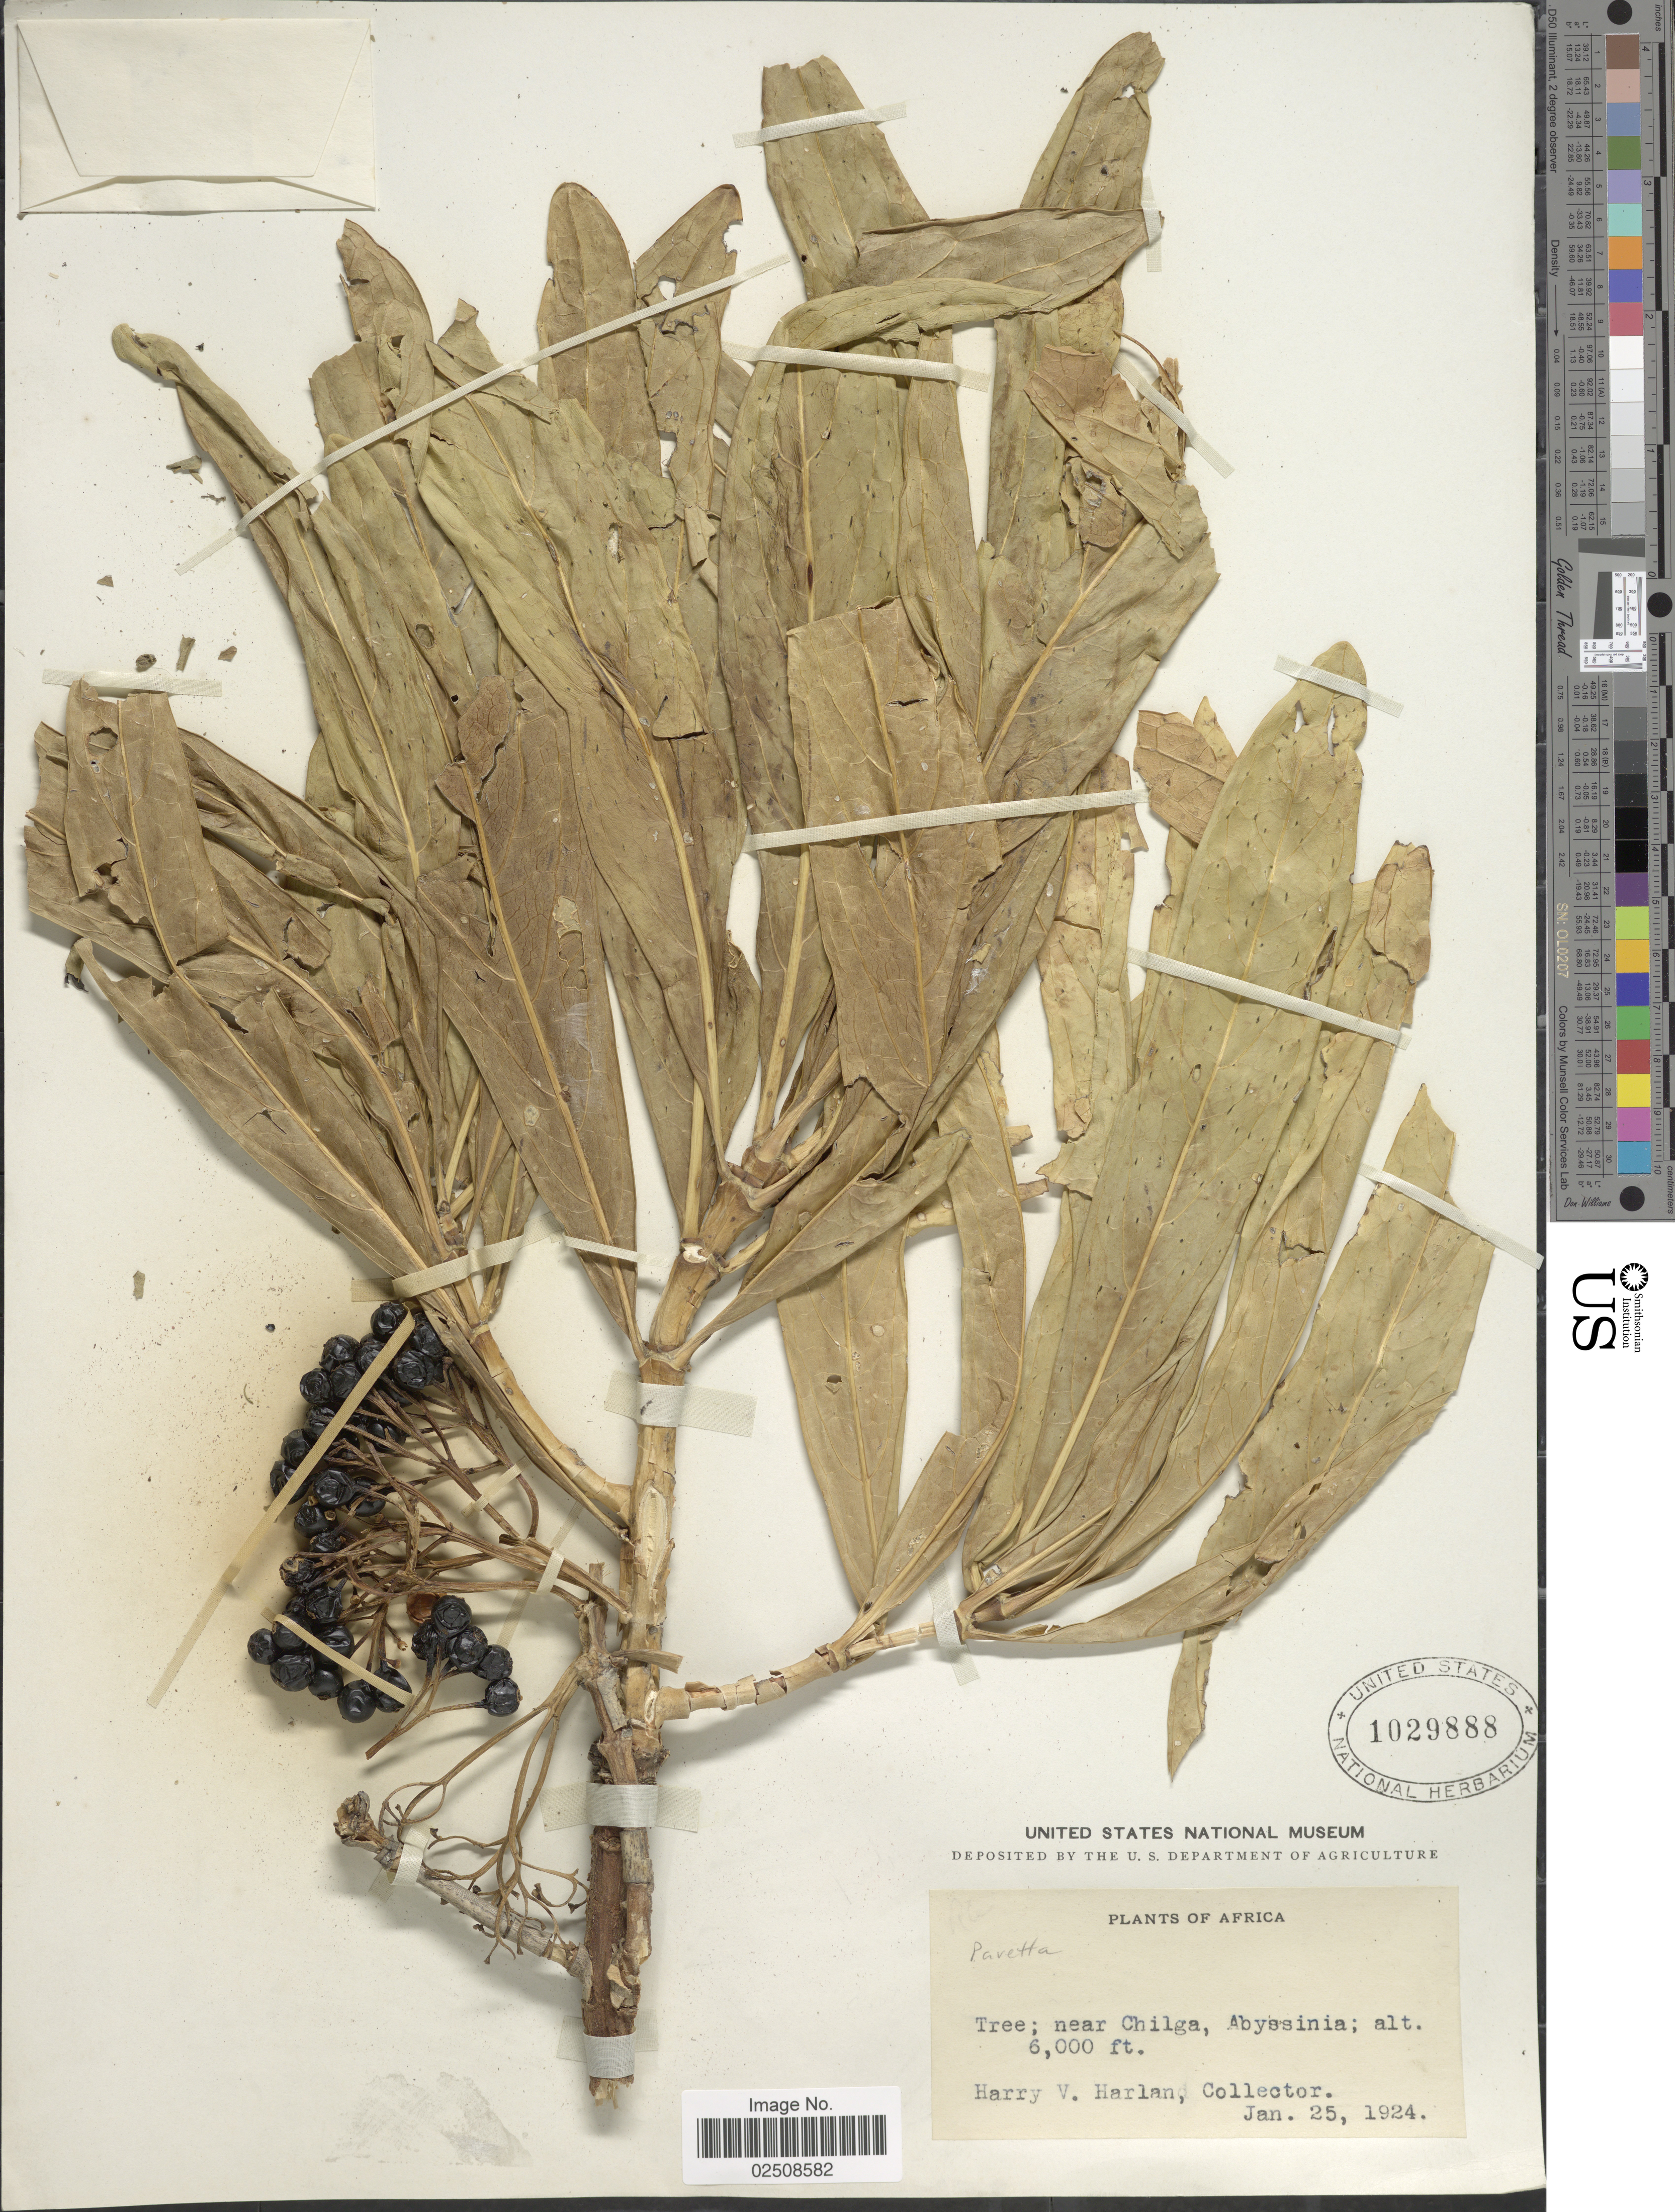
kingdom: Plantae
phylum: Tracheophyta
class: Magnoliopsida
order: Gentianales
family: Rubiaceae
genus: Pavetta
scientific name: Pavetta sp.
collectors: H. Harlan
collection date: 1924-01-25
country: Eritrea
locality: Near Chilga, Abyssinia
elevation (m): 1829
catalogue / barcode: US 1029888